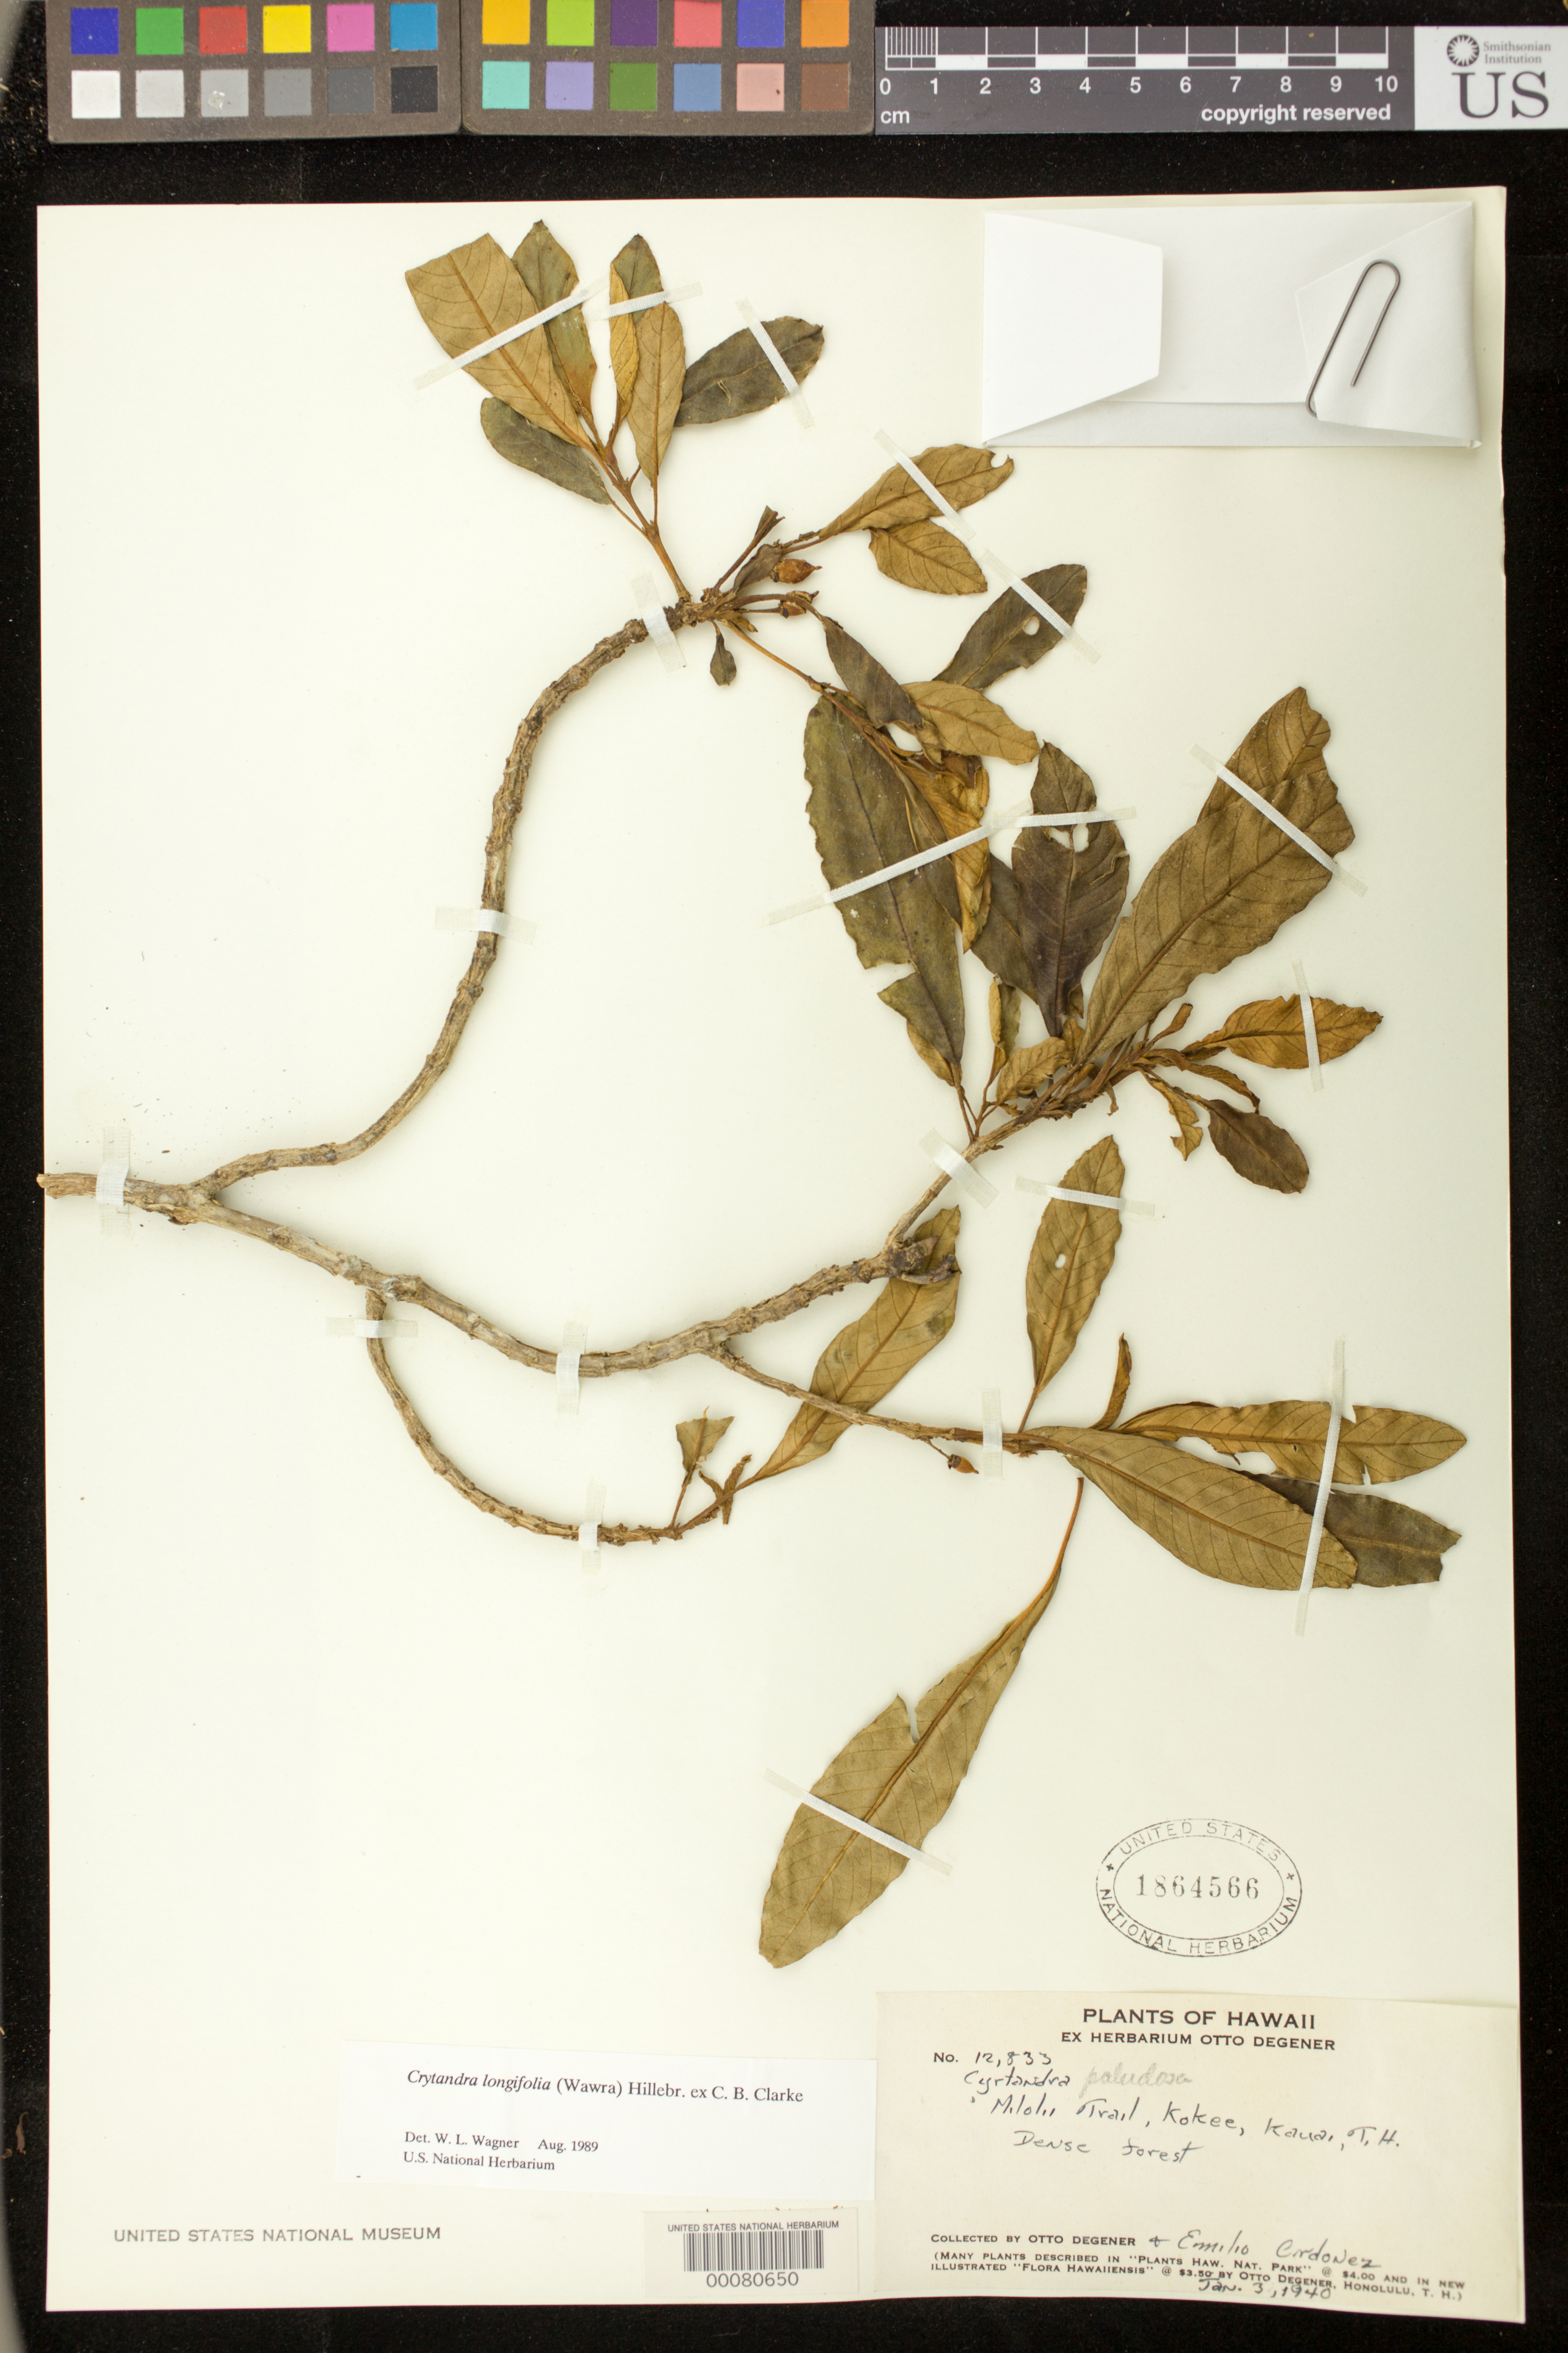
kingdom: Plantae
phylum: Tracheophyta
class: Magnoliopsida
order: Lamiales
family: Gesneriaceae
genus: Cyrtandra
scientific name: Cyrtandra longifolia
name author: (Wawra) Hillebr. ex C.B. Clarke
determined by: Wagner, W. L., (BOT), Smithsonian Institution - National Museum of Natural History (UNITED STATES)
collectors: O. Degener & E. Ordonez.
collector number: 12833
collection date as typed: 03 Jan 1940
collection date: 1940-01-03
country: United States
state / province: Hawaii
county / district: Kauai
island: Kaua'i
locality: Milolii trail, Kokee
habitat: Dense forest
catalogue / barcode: US 1864566